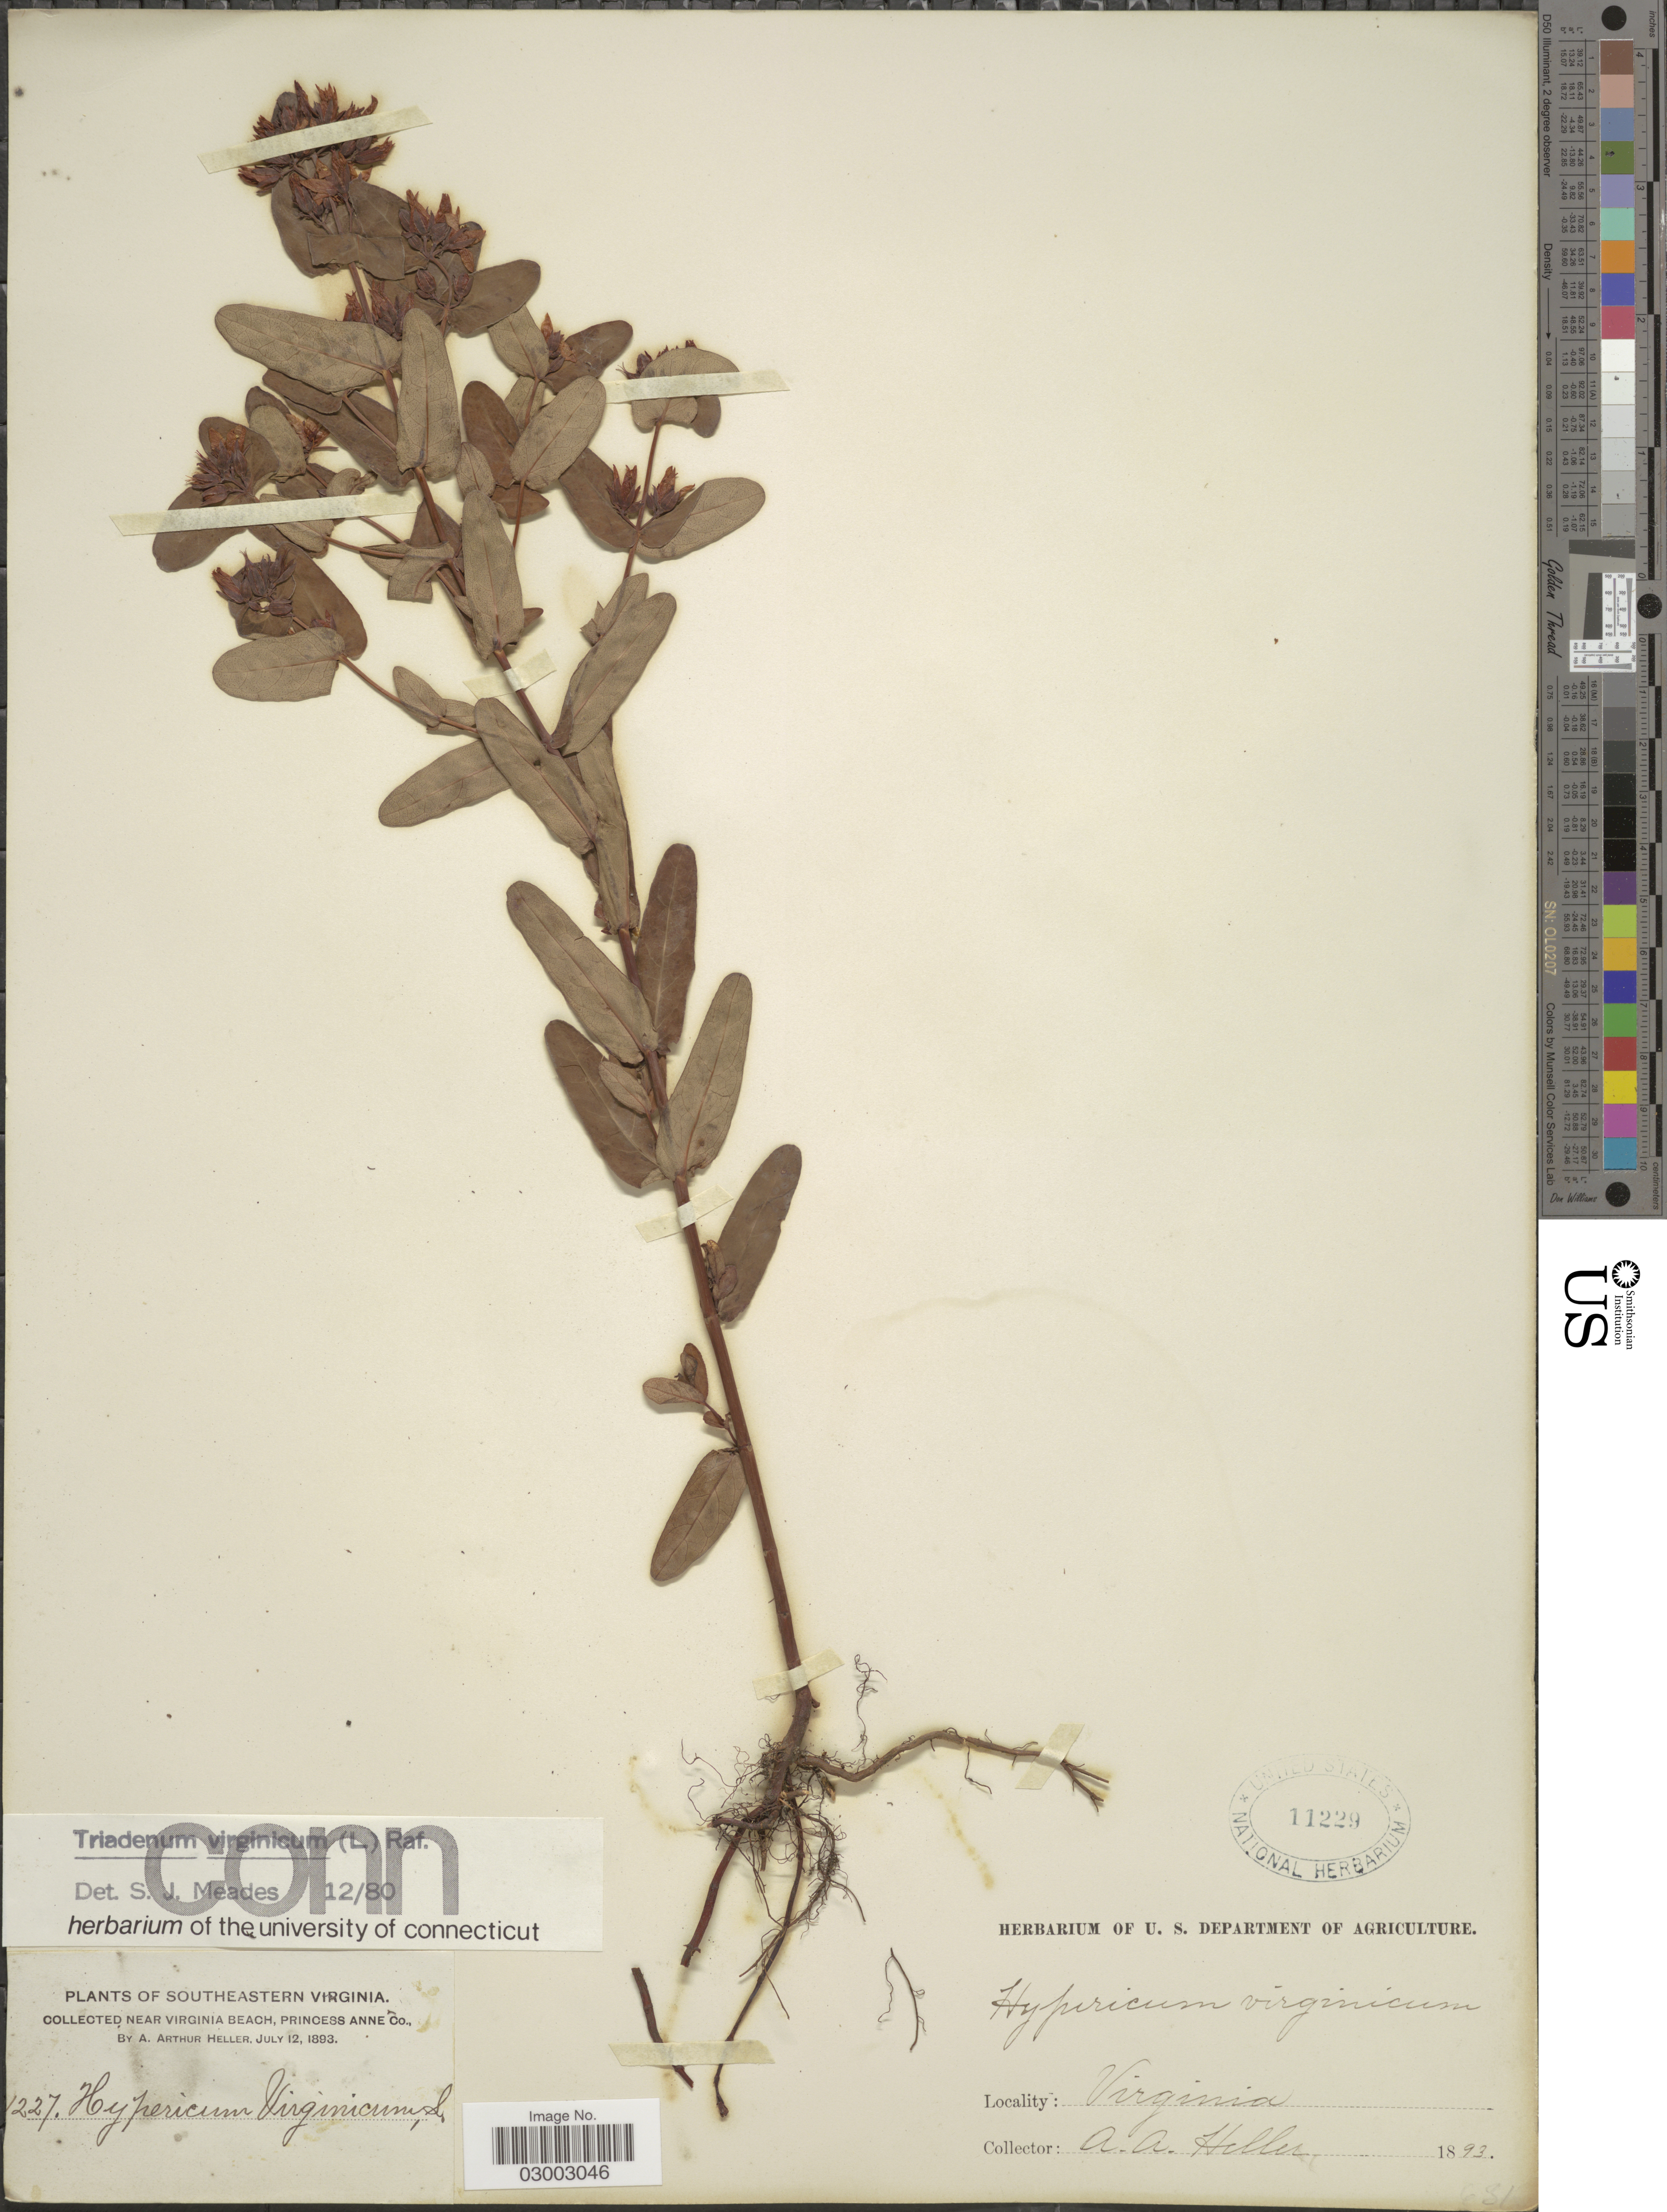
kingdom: Plantae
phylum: Tracheophyta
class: Magnoliopsida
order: Malpighiales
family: Hypericaceae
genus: Hypericum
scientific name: Hypericum virginicum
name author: L.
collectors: A. A. Heller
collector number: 1227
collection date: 1893-07-12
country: United States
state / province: Virginia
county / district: City of Virginia Beach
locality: Southeastern Virginia, Near Virginia Beach, Princess Anne (=historic county name) County.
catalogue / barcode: US 11229